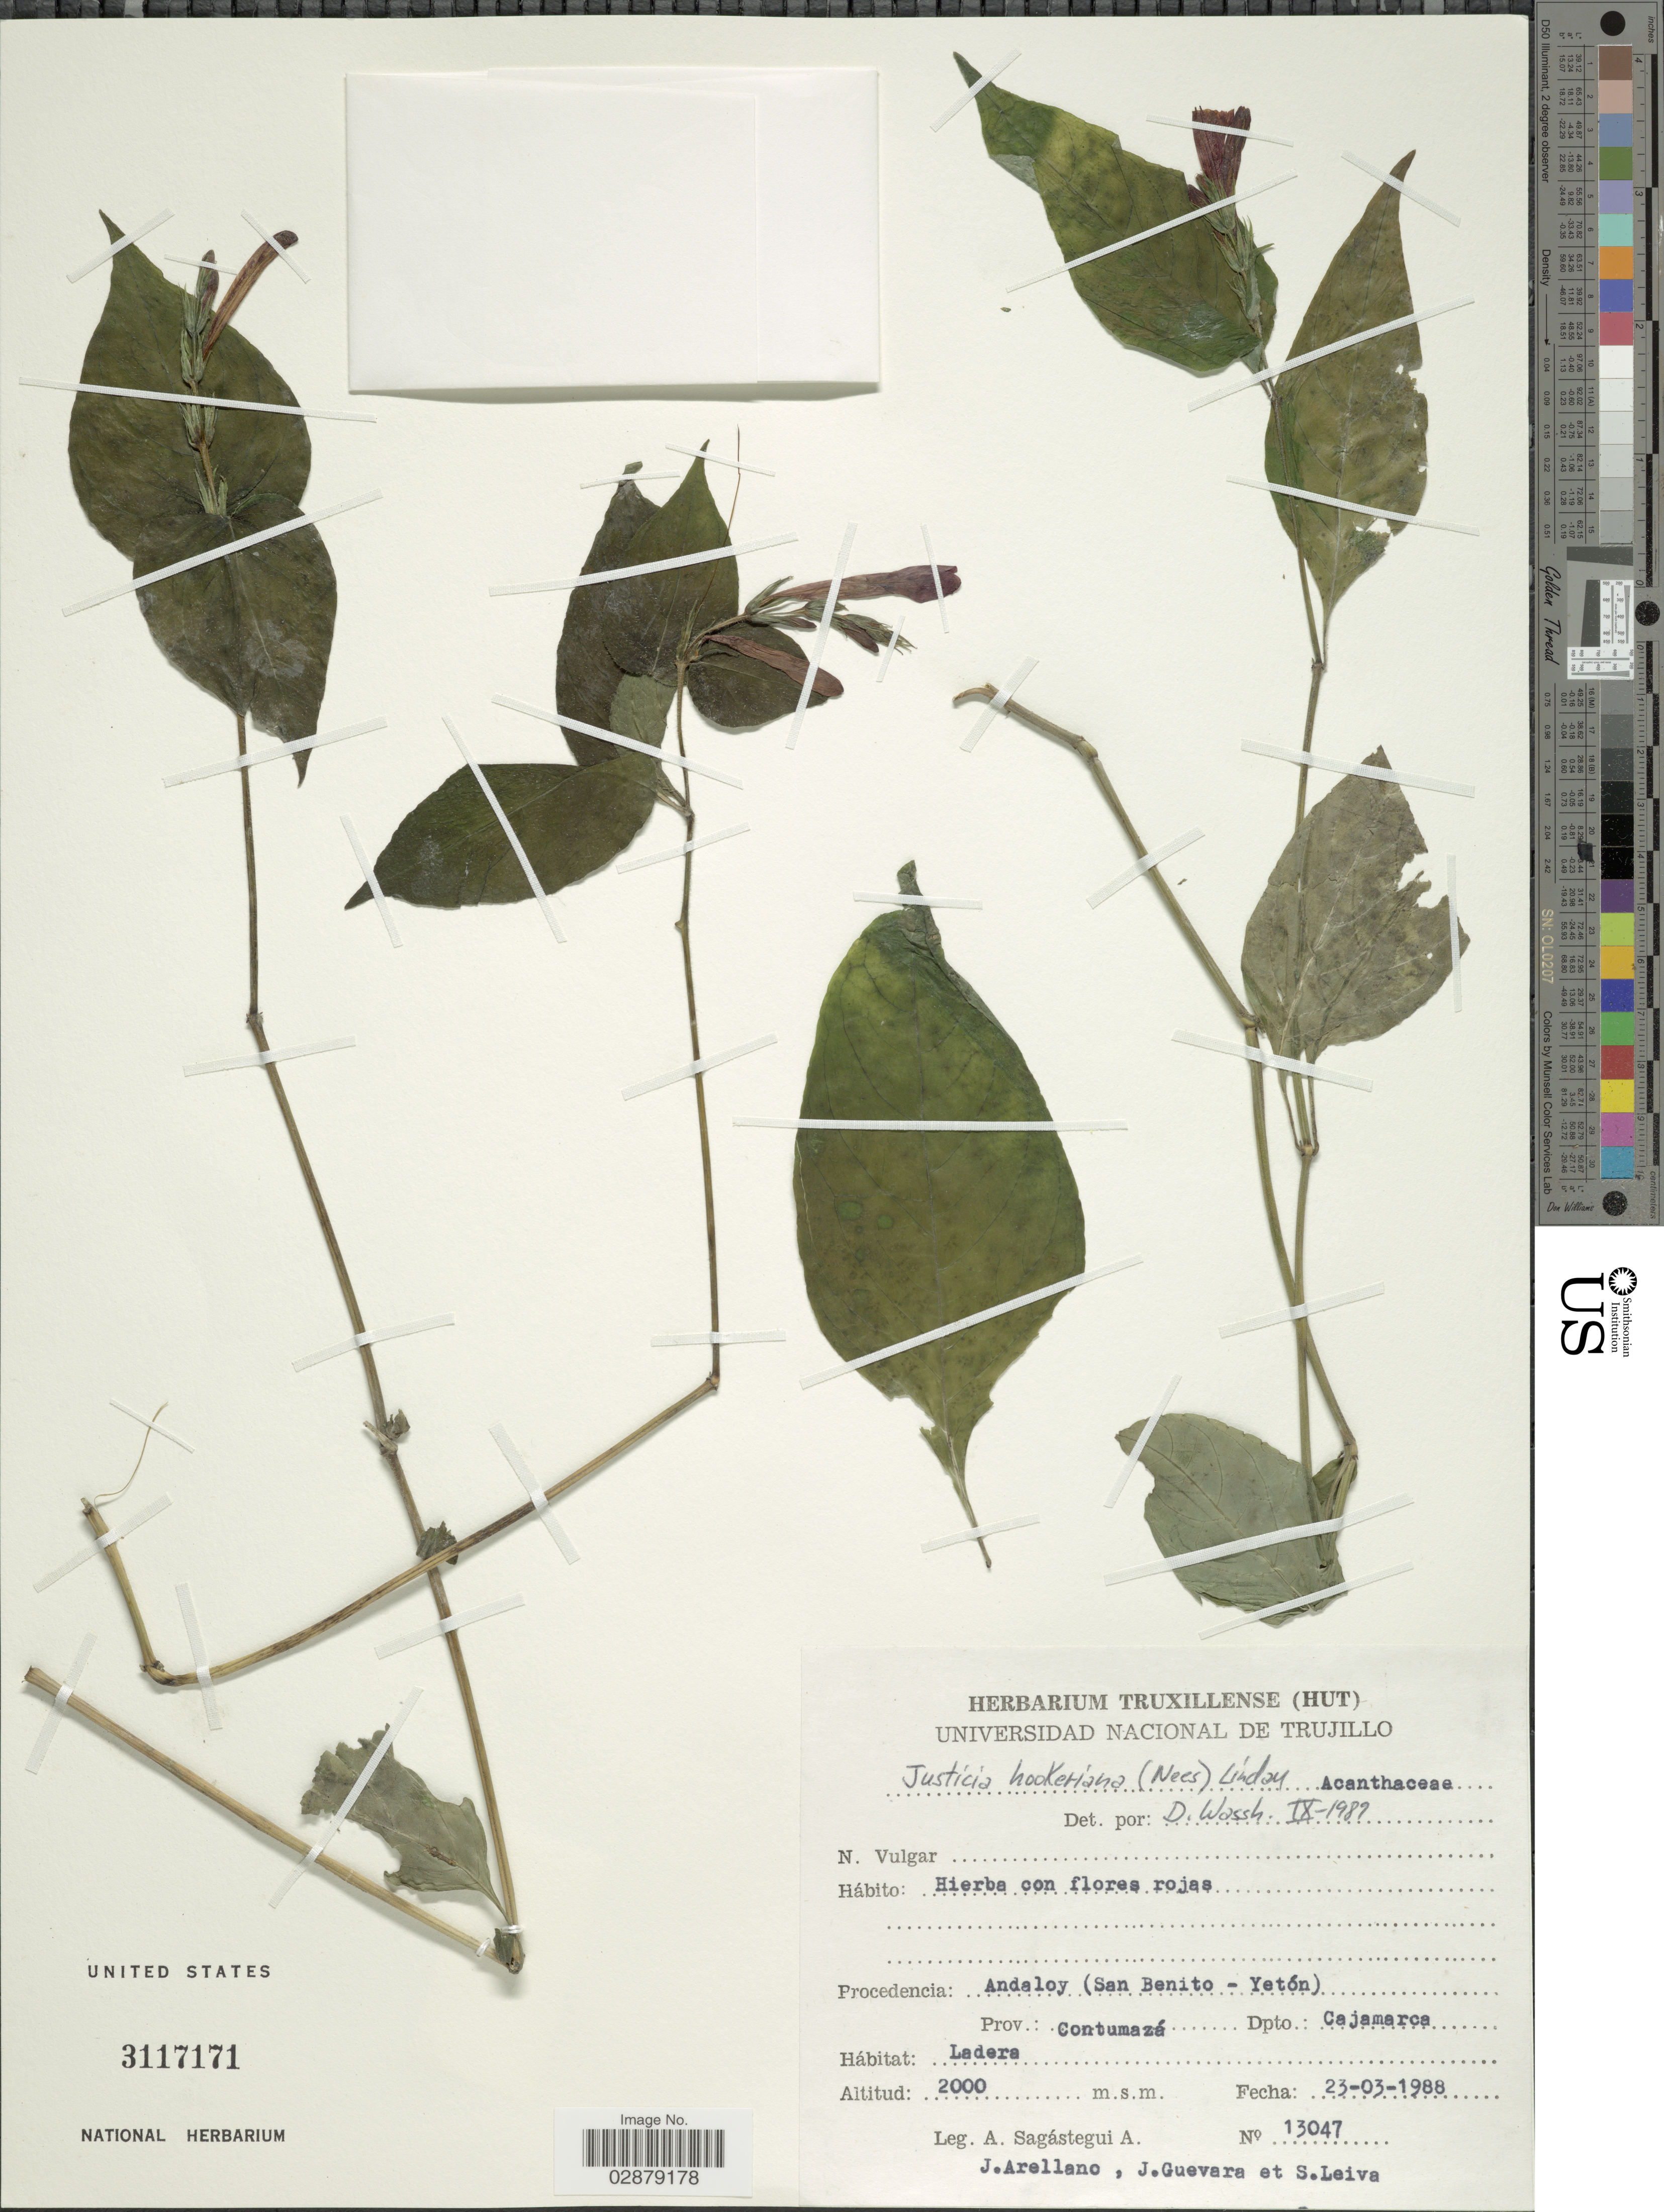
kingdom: Plantae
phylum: Tracheophyta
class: Magnoliopsida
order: Lamiales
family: Acanthaceae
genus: Justicia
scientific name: Justicia hookeriana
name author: T. Anderson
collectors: A. Sagástegui A., J. Arellano, J. Guevara & S. Leiva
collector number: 13047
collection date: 1988-03-23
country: Peru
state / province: Cajamarca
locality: Andaloy (San Benito - Yetón). Prov. Contumazá, Dpto. Cajamarca.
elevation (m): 2000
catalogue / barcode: US 3117171